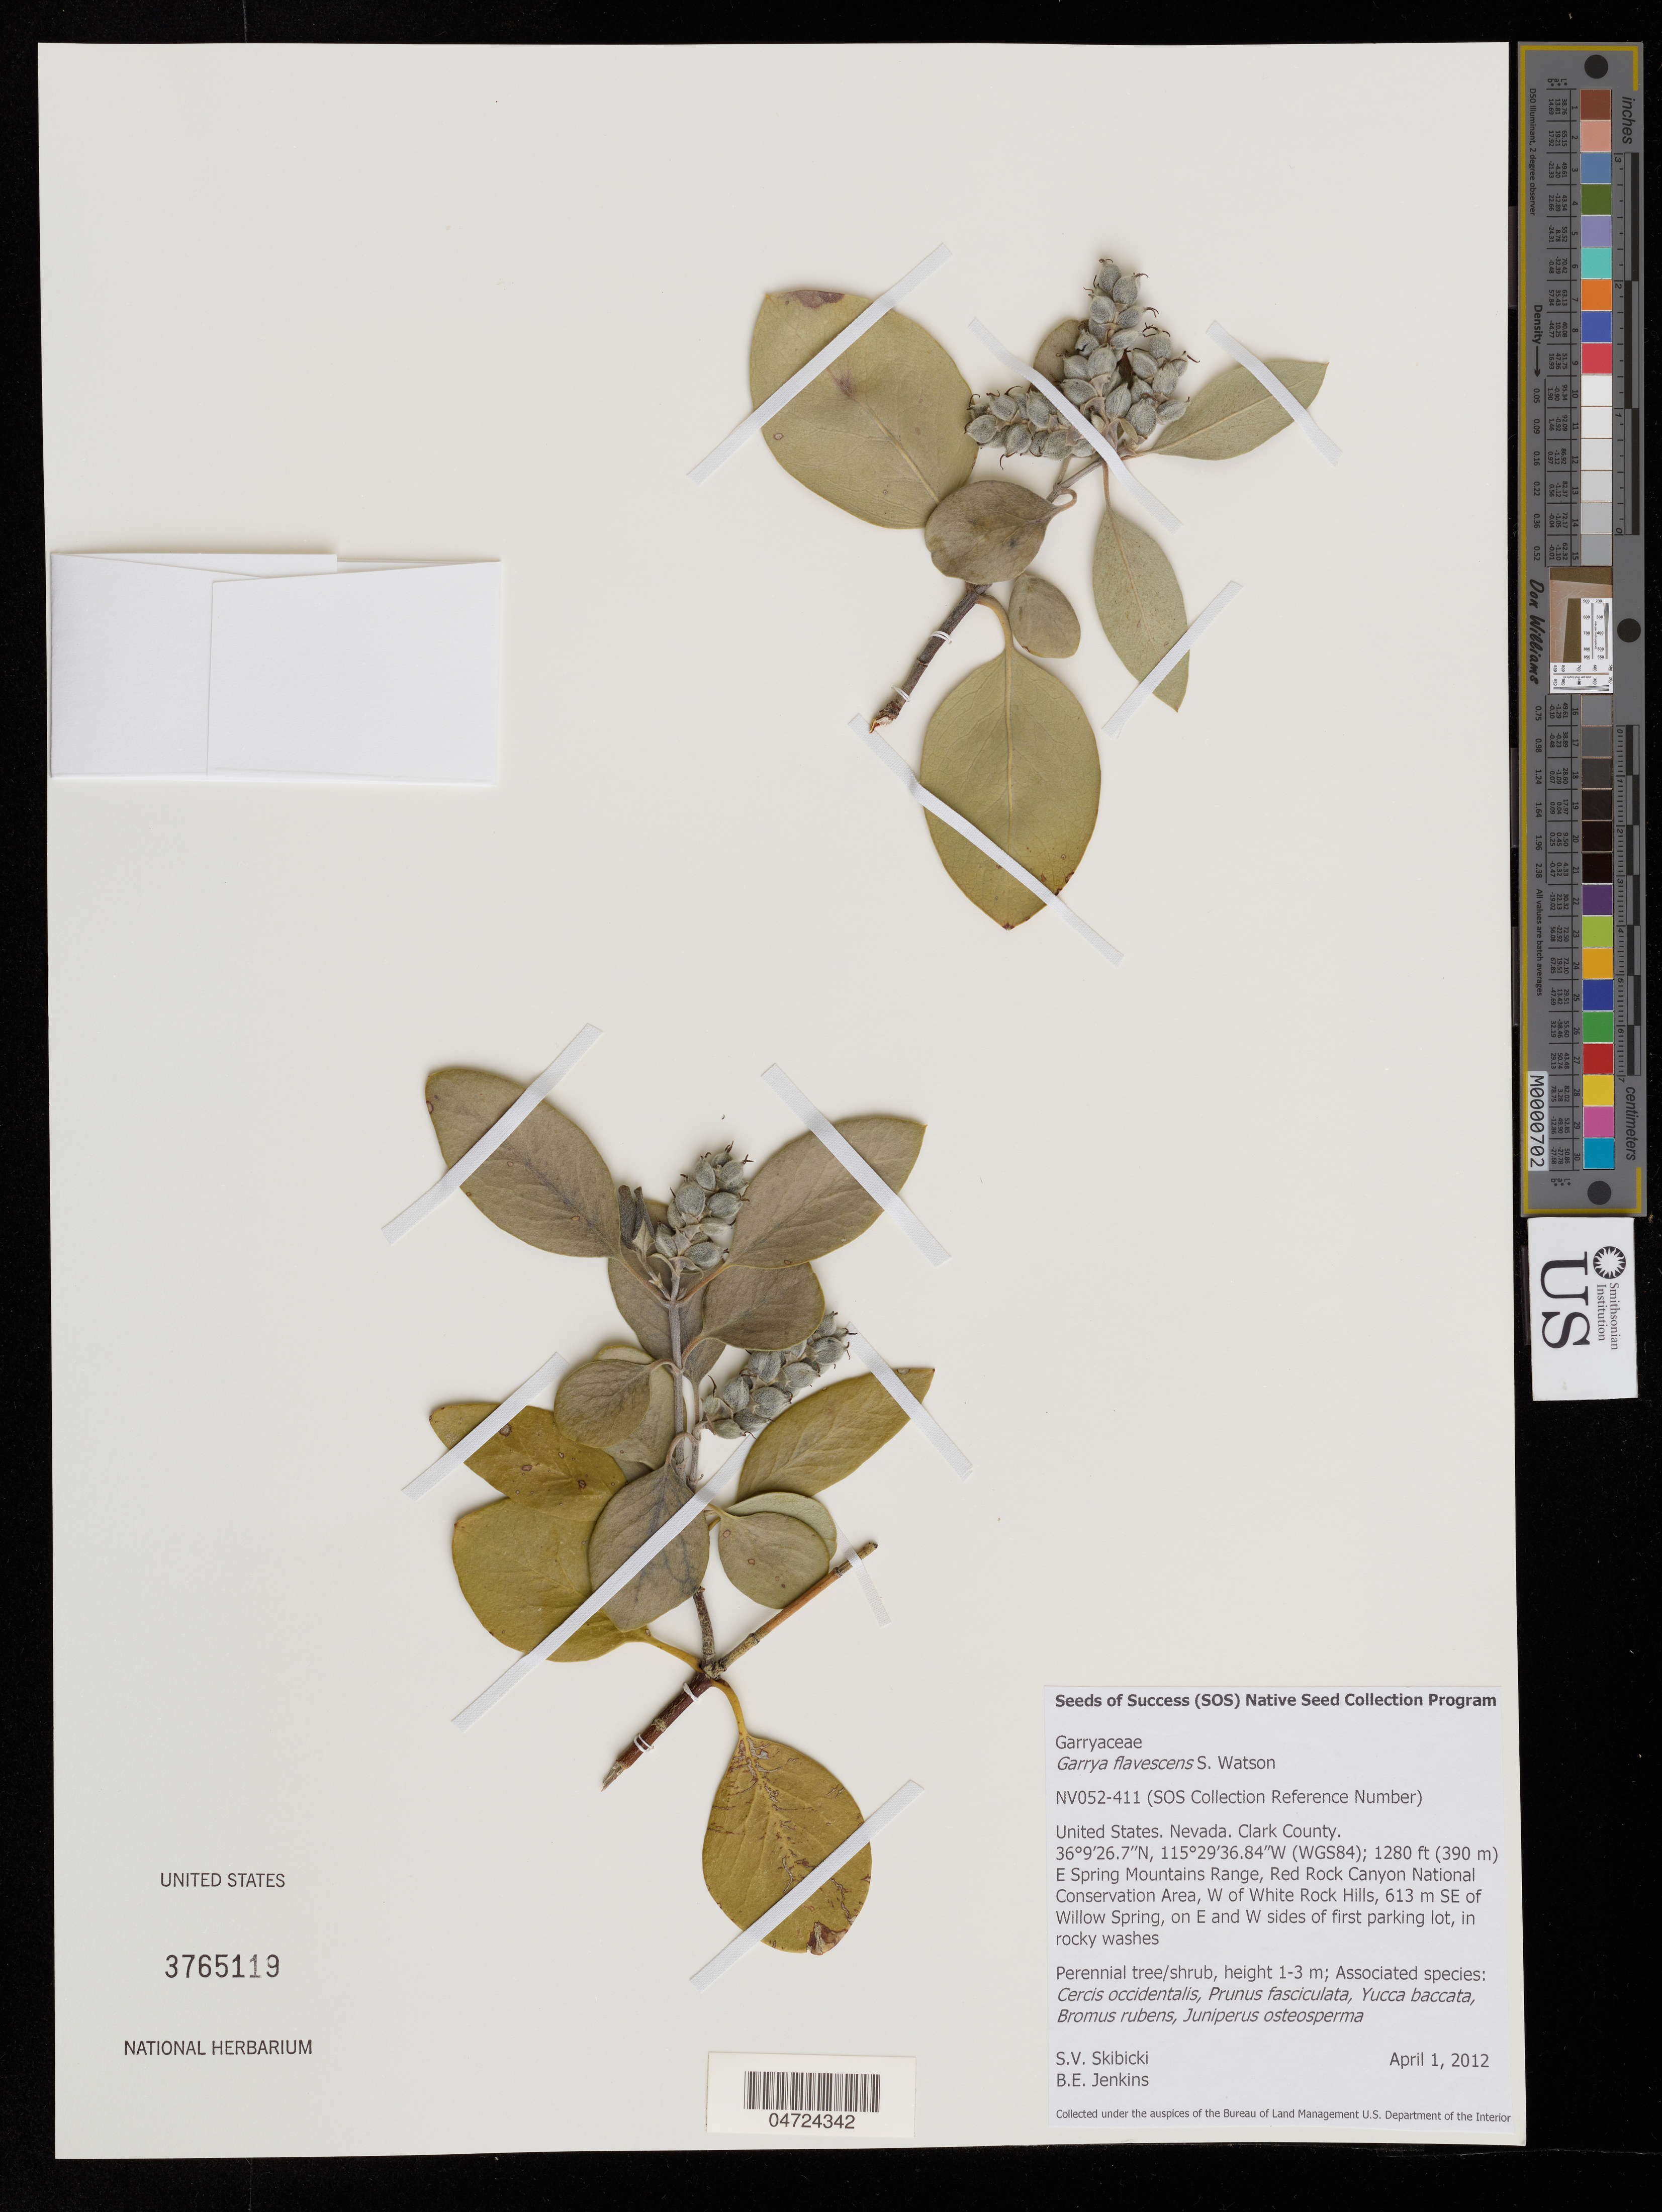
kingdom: Plantae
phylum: Tracheophyta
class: Magnoliopsida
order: Garryales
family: Garryaceae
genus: Garrya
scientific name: Garrya flavescens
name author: S. Watson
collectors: S. Skibicki & B. Jenkins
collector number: NV052-411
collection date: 2012-04-01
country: United States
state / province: Nevada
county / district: Clark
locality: Clark County. E Spring Mountains Range, Red Rock Canyon National Conservation Area, W of White Rock Hills, 613 m SE of Willow Spring, on E and W sides of first parking lot, in rocky washes.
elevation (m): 390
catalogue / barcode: US 3765119